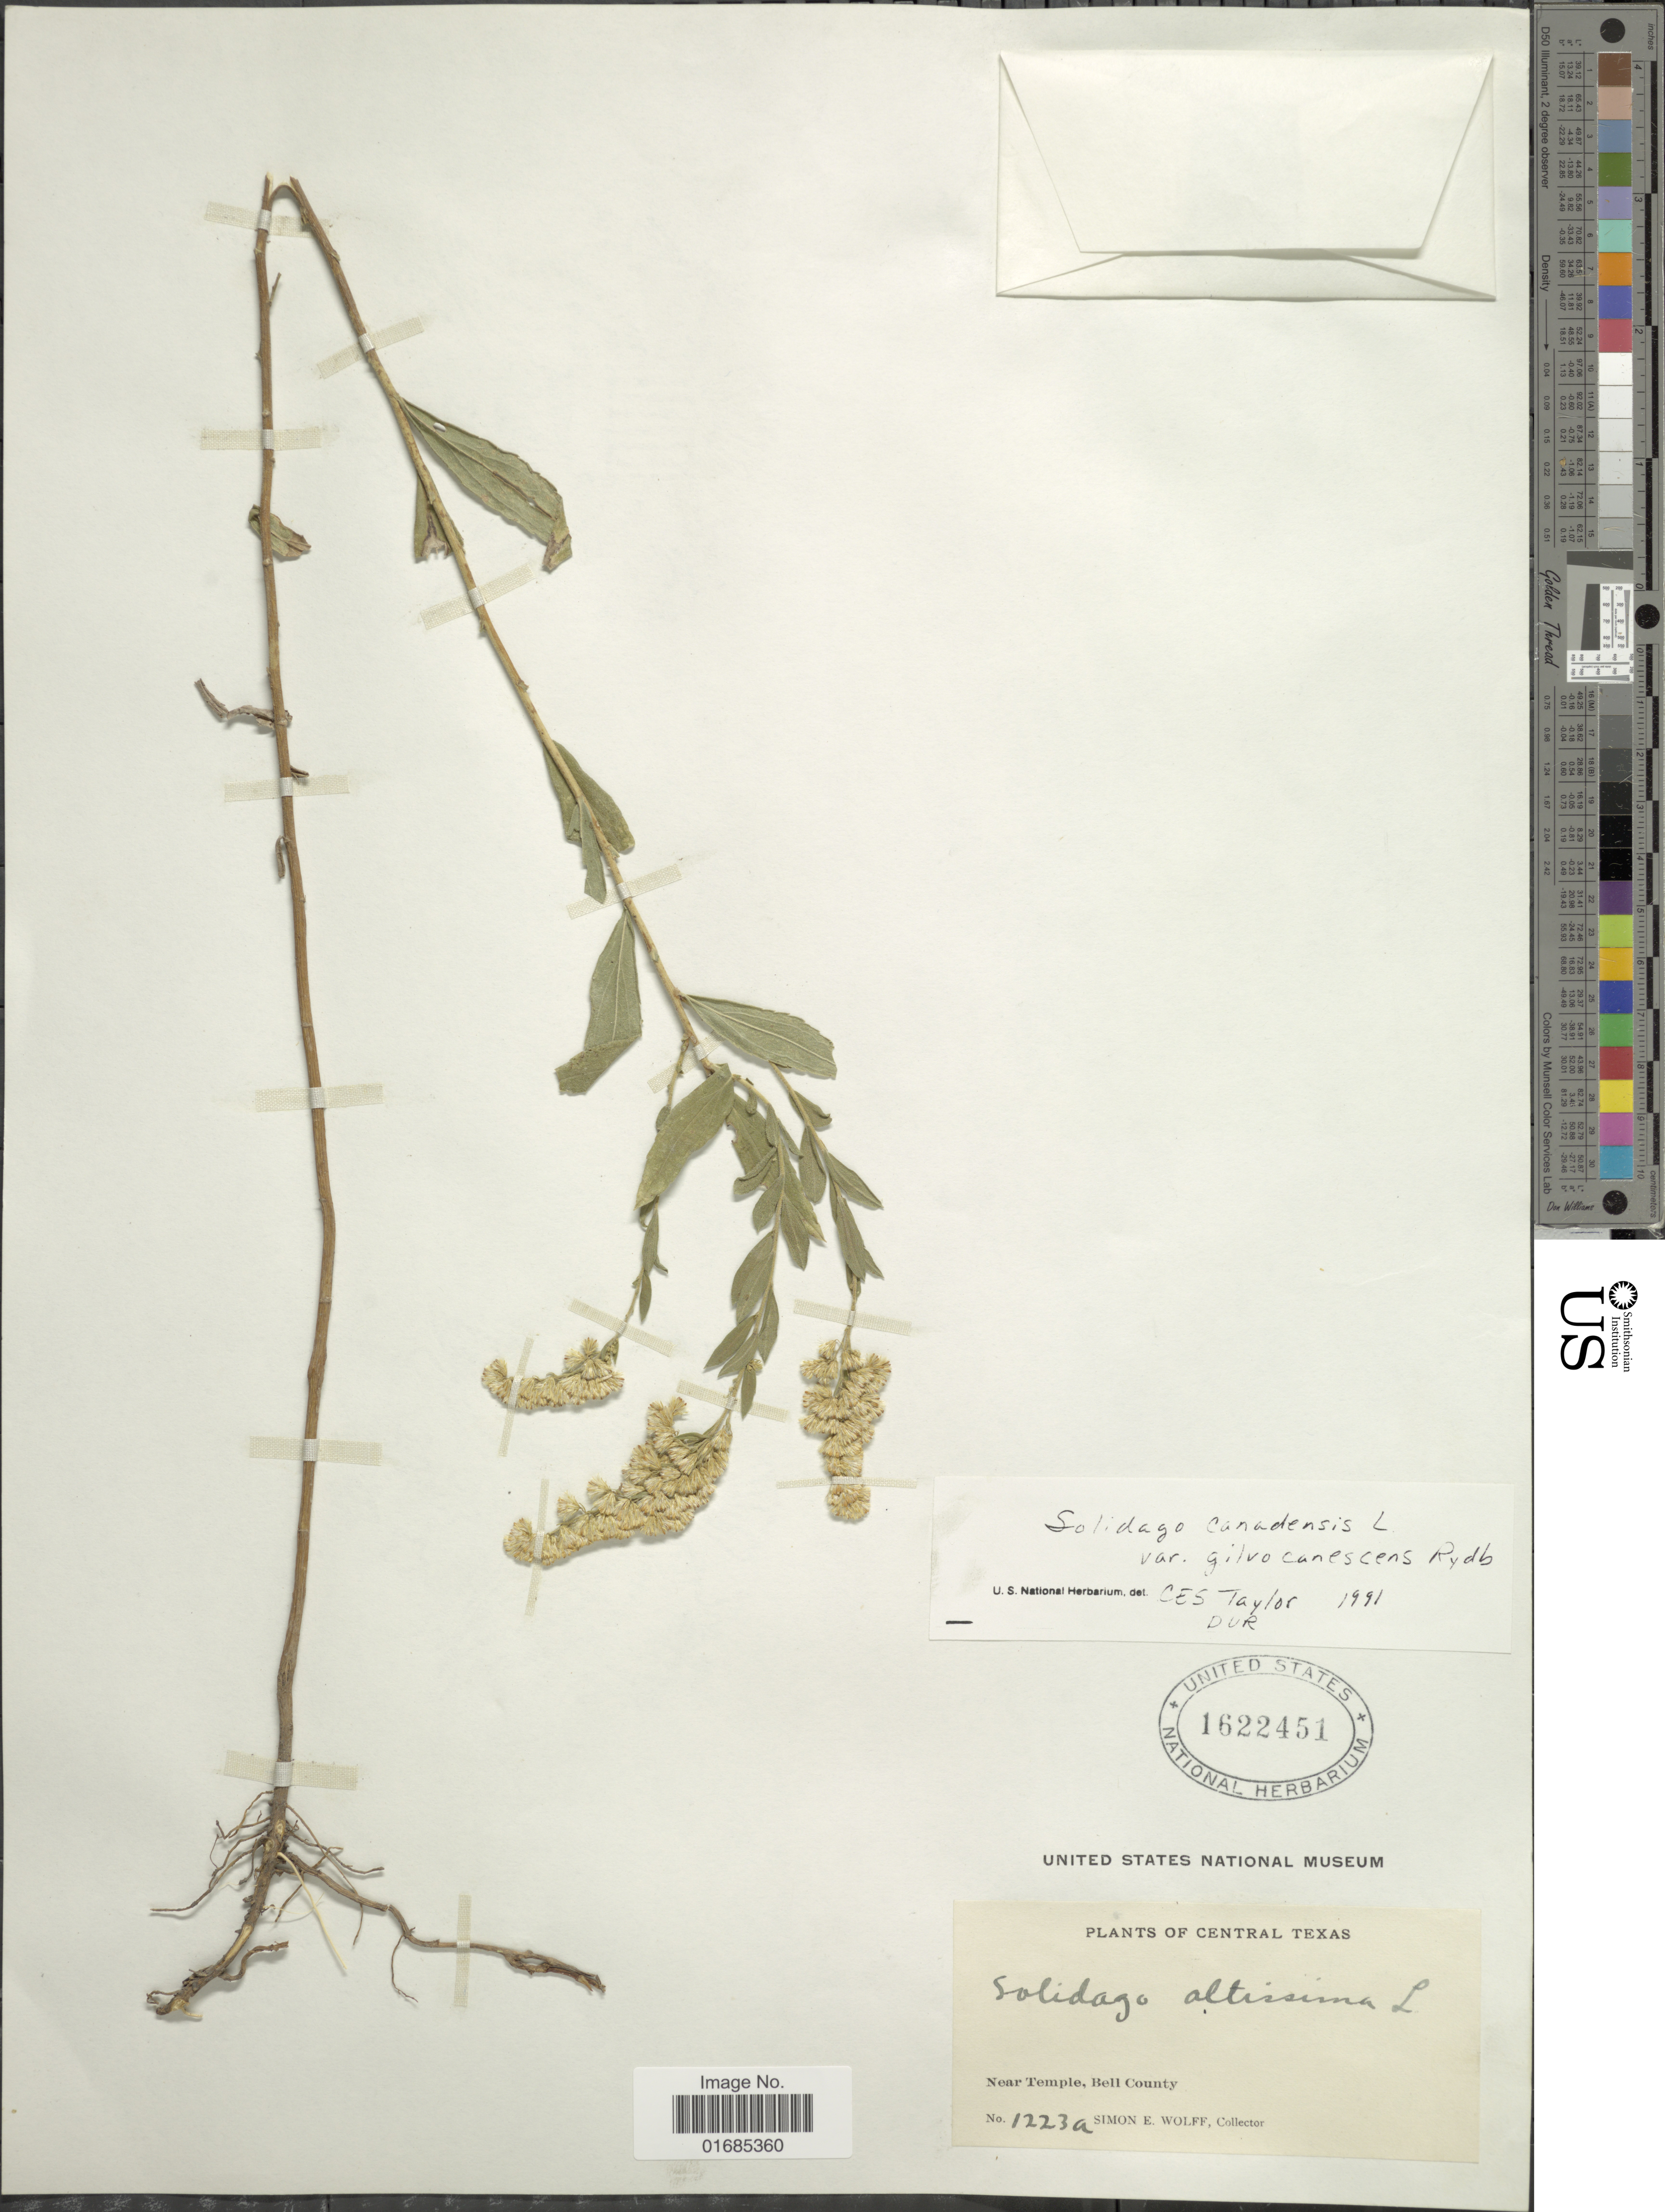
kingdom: Plantae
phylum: Tracheophyta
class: Magnoliopsida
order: Asterales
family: Asteraceae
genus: Solidago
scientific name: Solidago canadensis var. gilvocanescens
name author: Rydb.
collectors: S. E. Wolff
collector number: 1223a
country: United States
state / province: Texas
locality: Near Temple, Bell County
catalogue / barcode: US 1622451